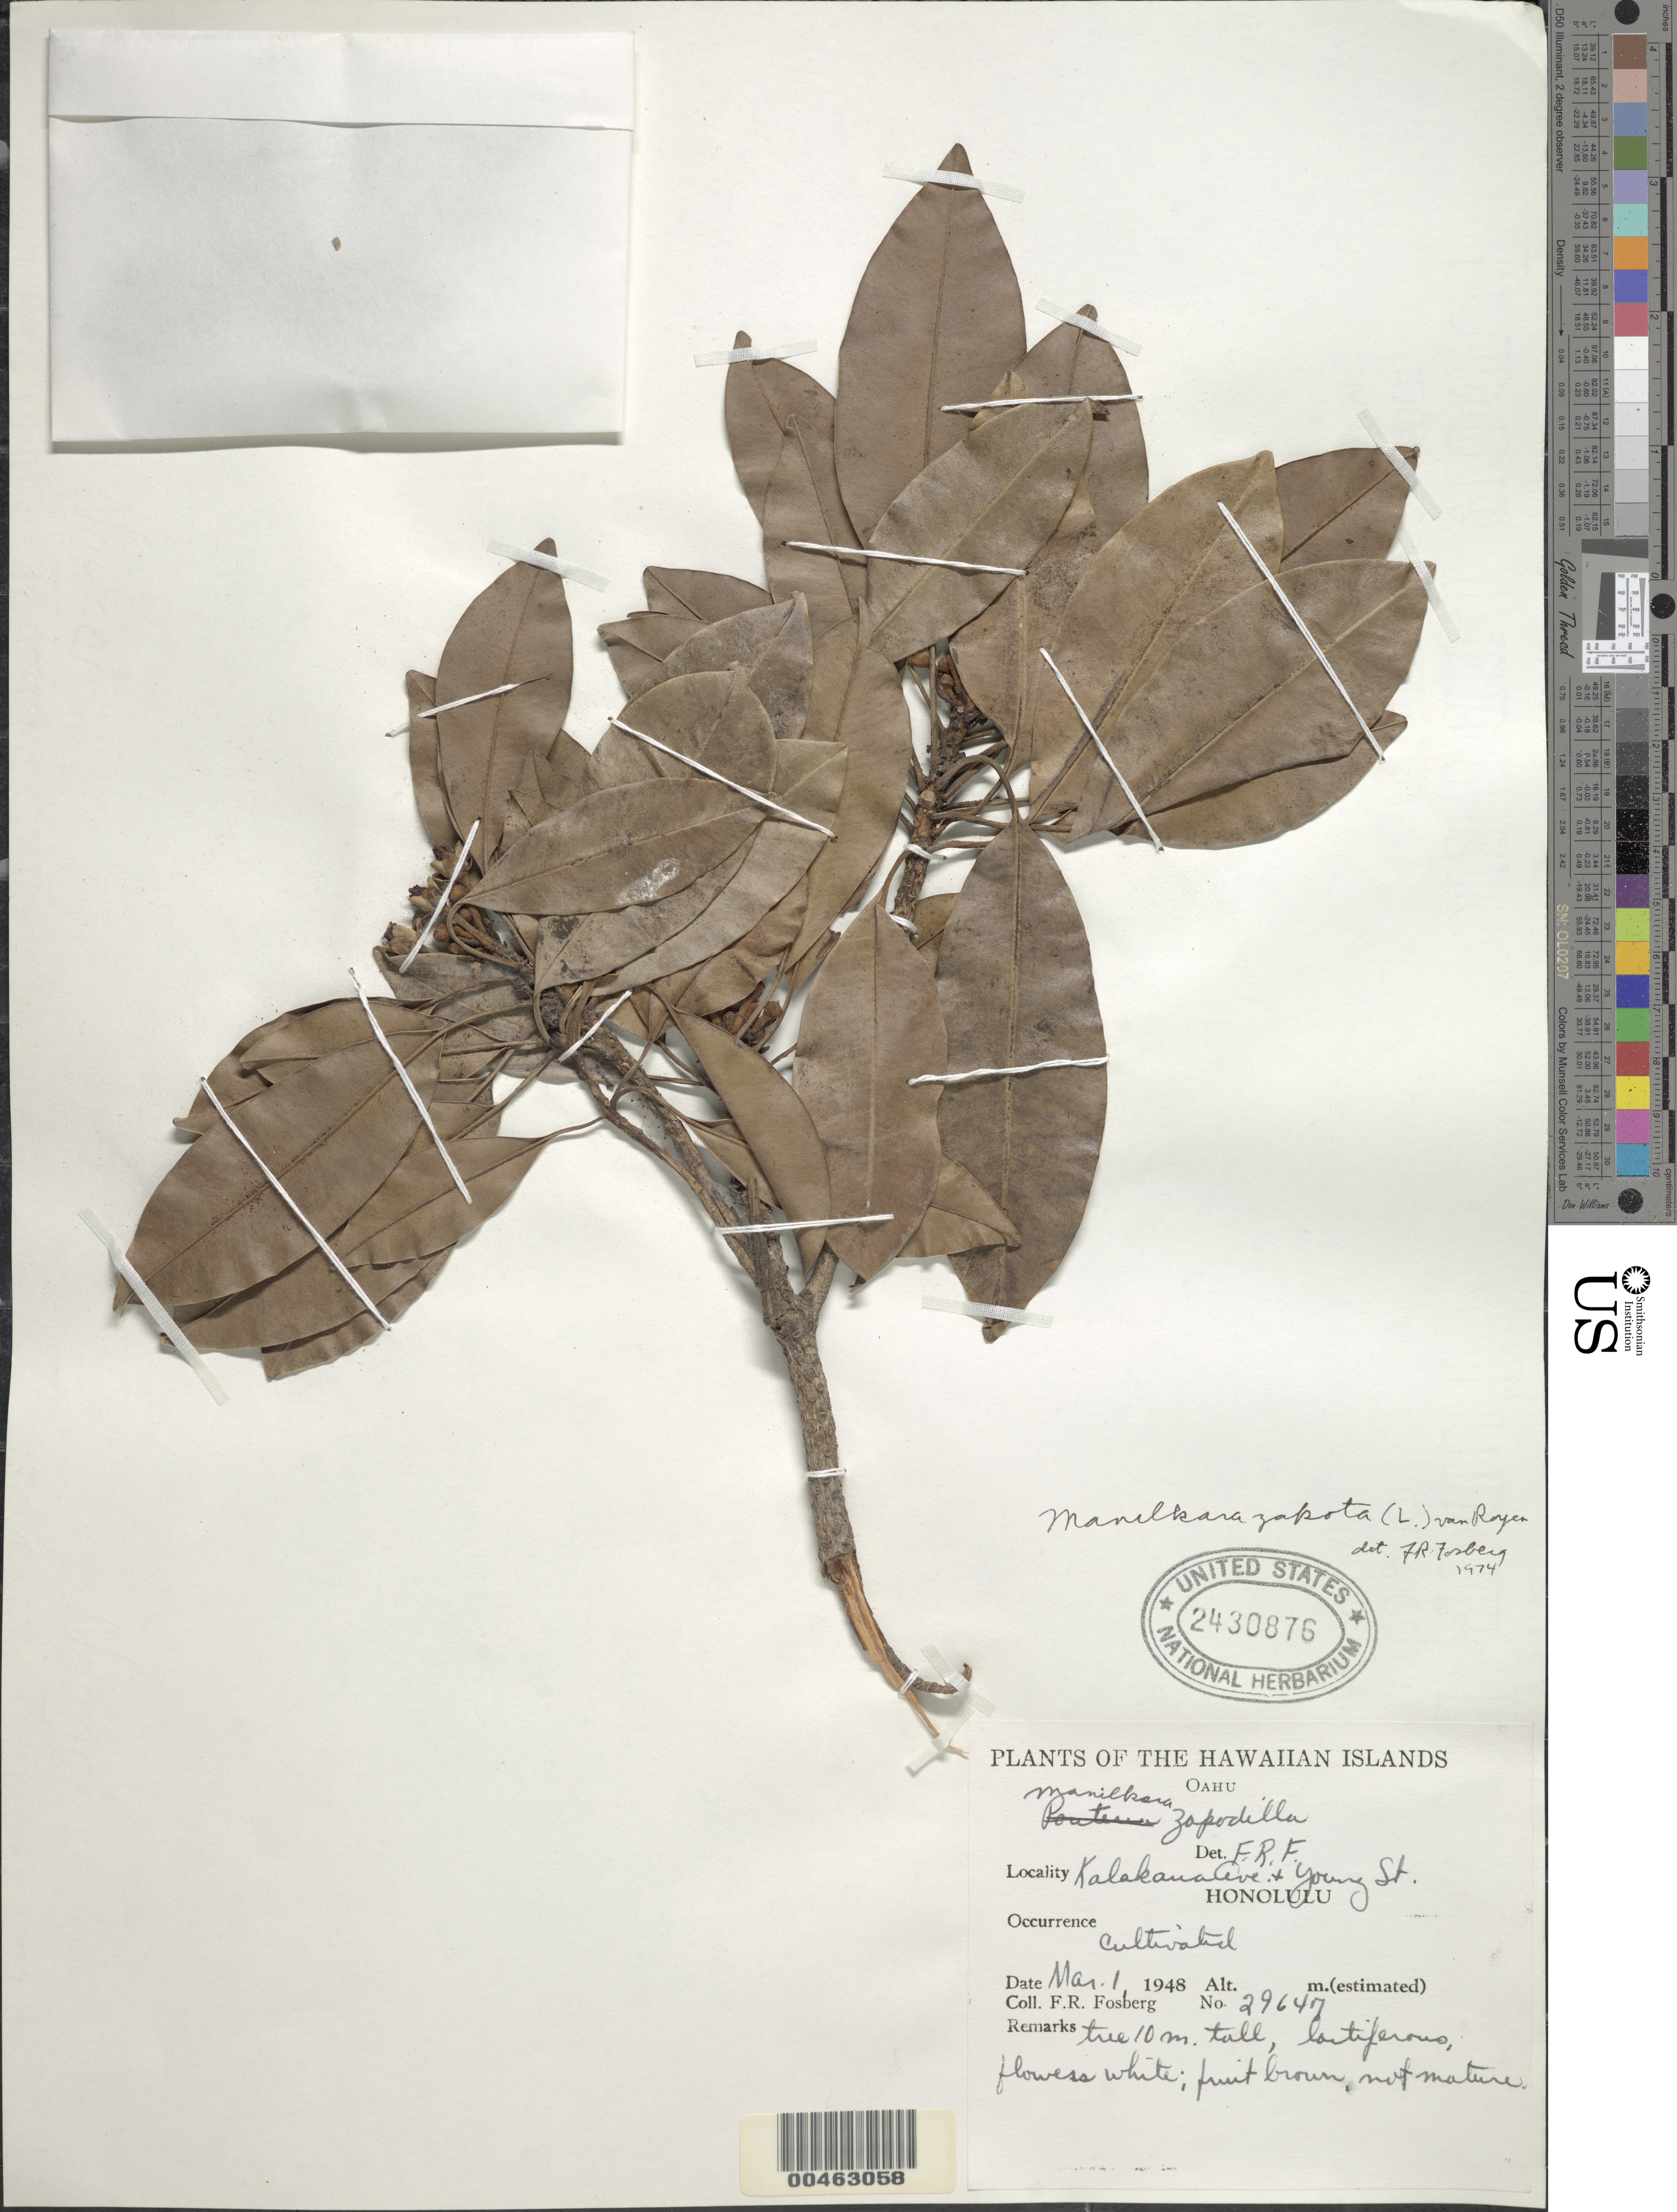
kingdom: Plantae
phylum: Tracheophyta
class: Magnoliopsida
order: Ericales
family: Sapotaceae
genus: Manilkara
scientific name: Manilkara zapota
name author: (L.) P. Royen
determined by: Fosberg, F. R.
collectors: F. R. Fosberg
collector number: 29647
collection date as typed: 1 Mar 1948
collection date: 1948-03-01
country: United States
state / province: Hawaii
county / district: Honolulu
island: Oahu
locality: Honolulu, Kalakana Ave. & Young St.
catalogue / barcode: US 2430876